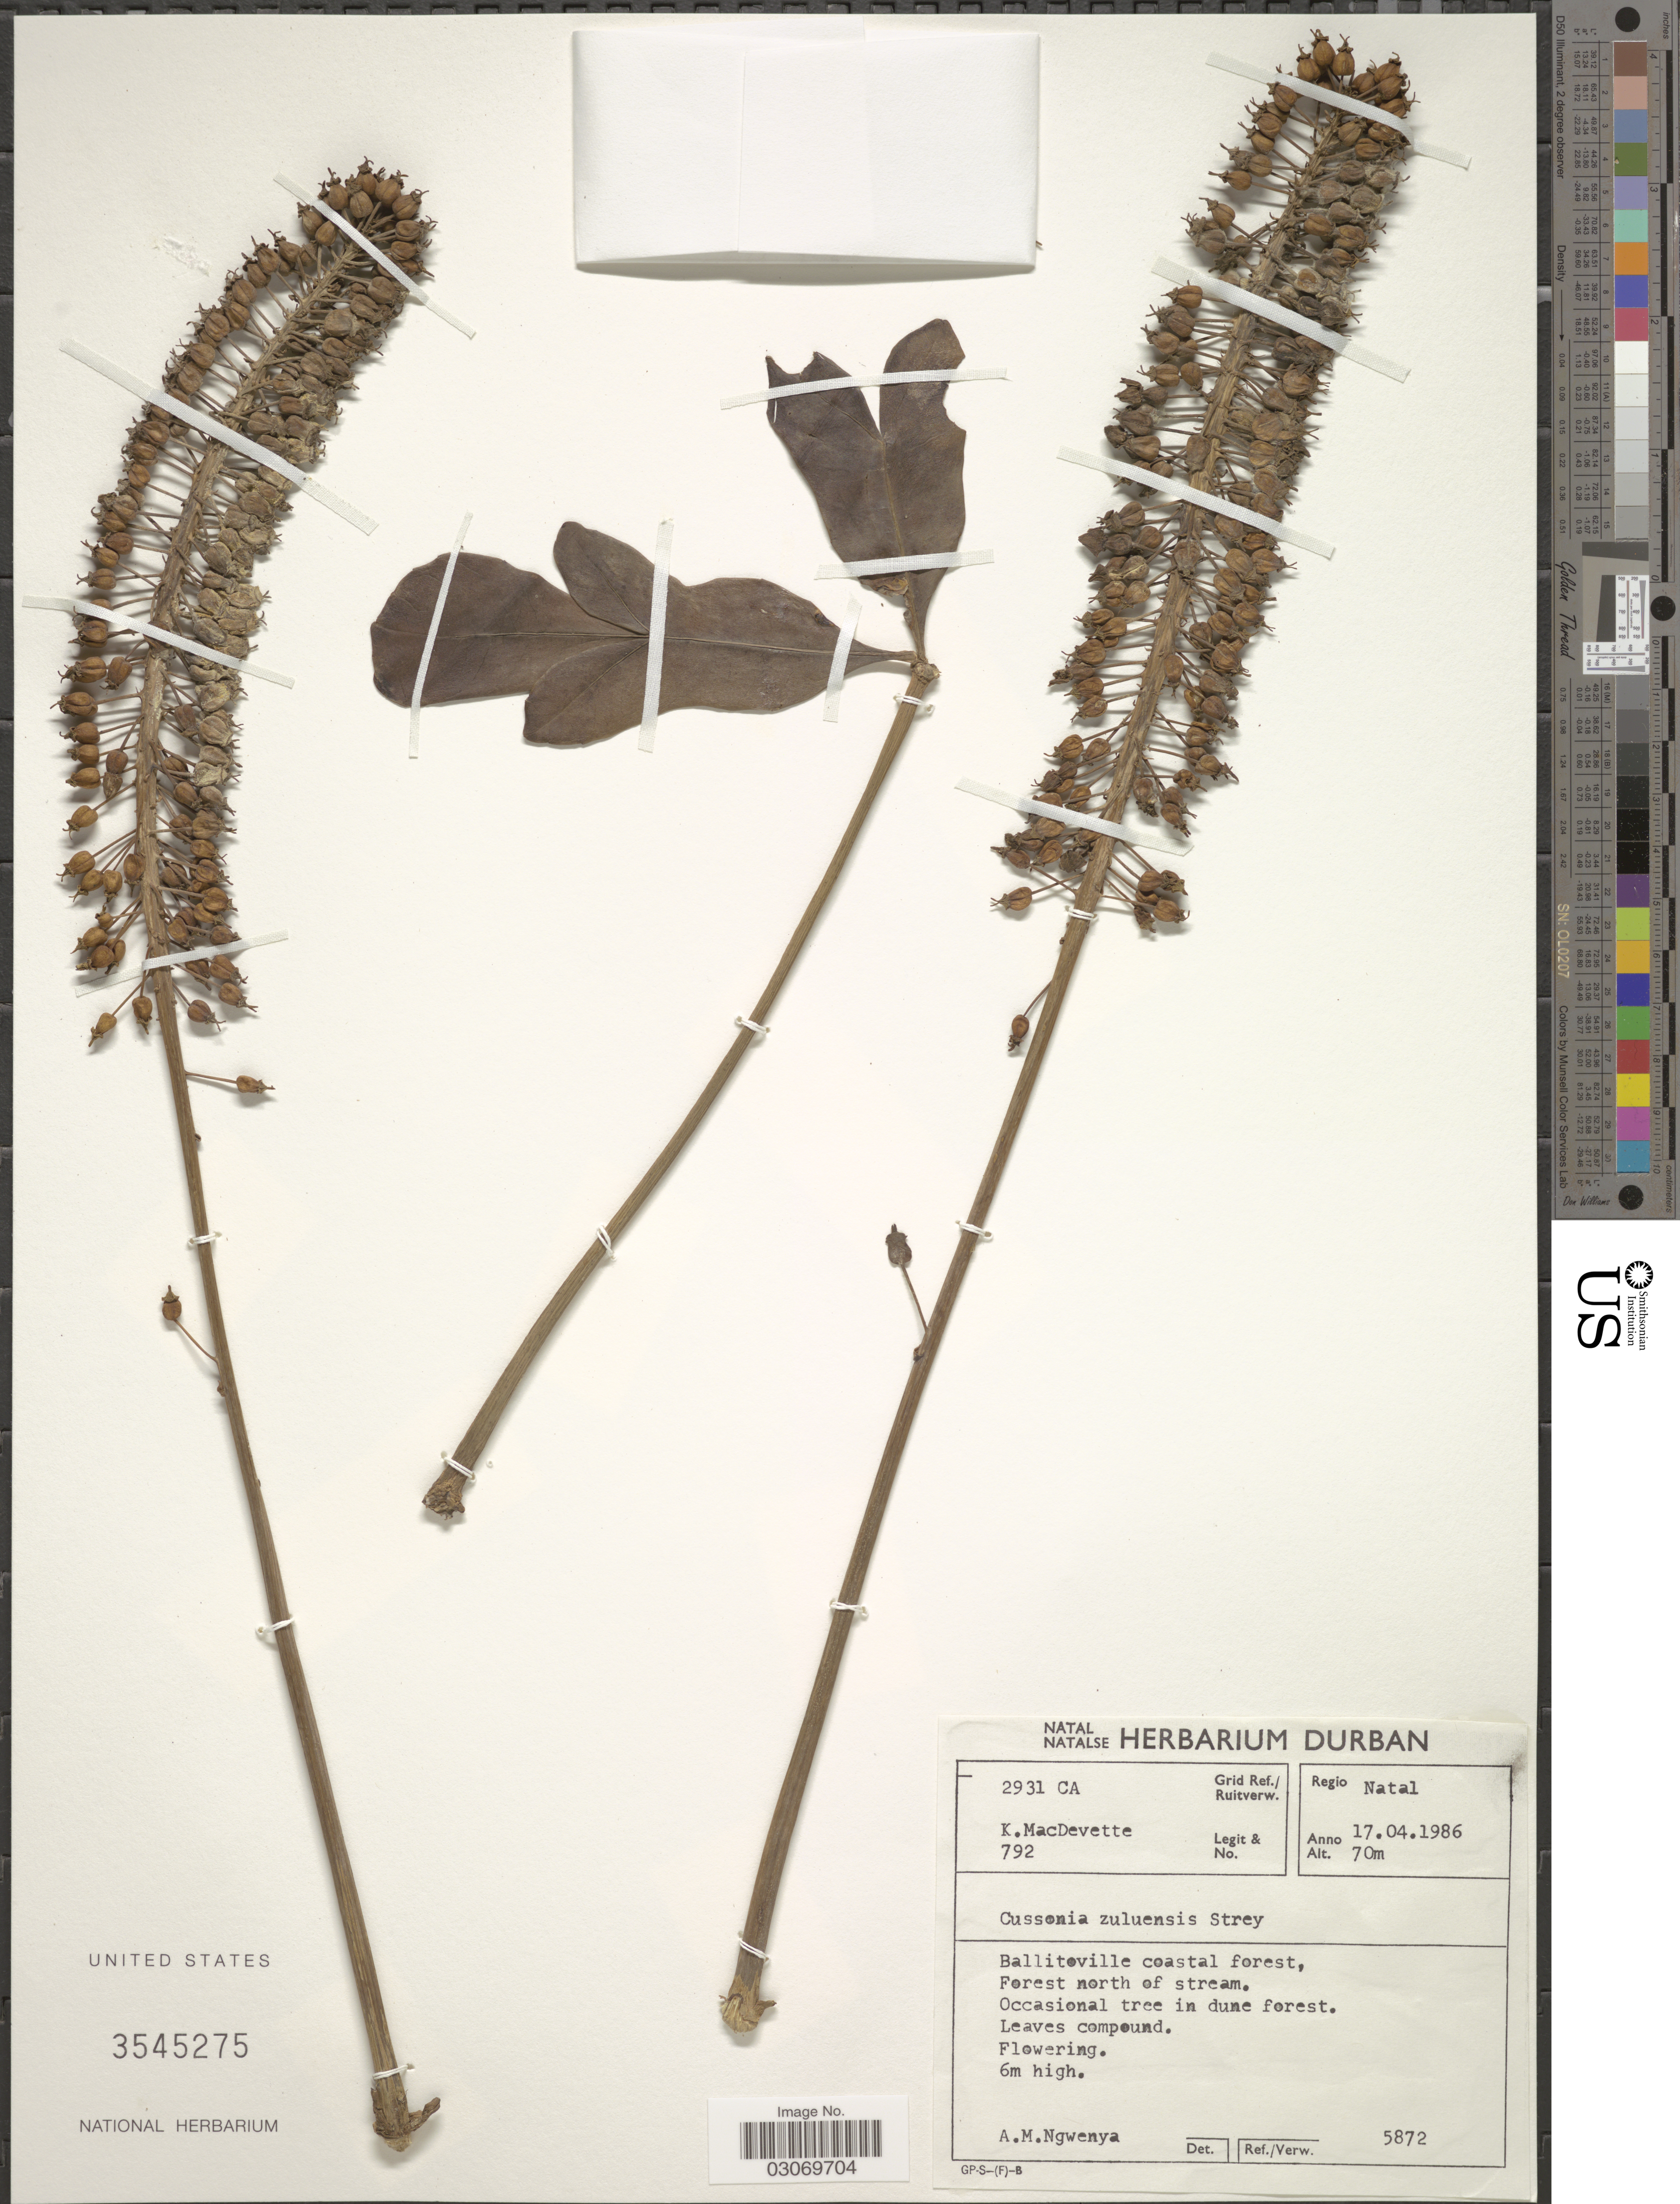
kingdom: Plantae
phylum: Tracheophyta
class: Magnoliopsida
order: Apiales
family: Araliaceae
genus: Cussonia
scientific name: Cussonia zuluensis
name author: Strey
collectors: K. MacDevette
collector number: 792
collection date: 1986-04-17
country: South Africa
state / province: KwaZulu-Natal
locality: Grid Ref./Ruitverw. 2931CA, Regio Natal, Ballittoville coastal forest.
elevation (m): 70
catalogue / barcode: US 3545275